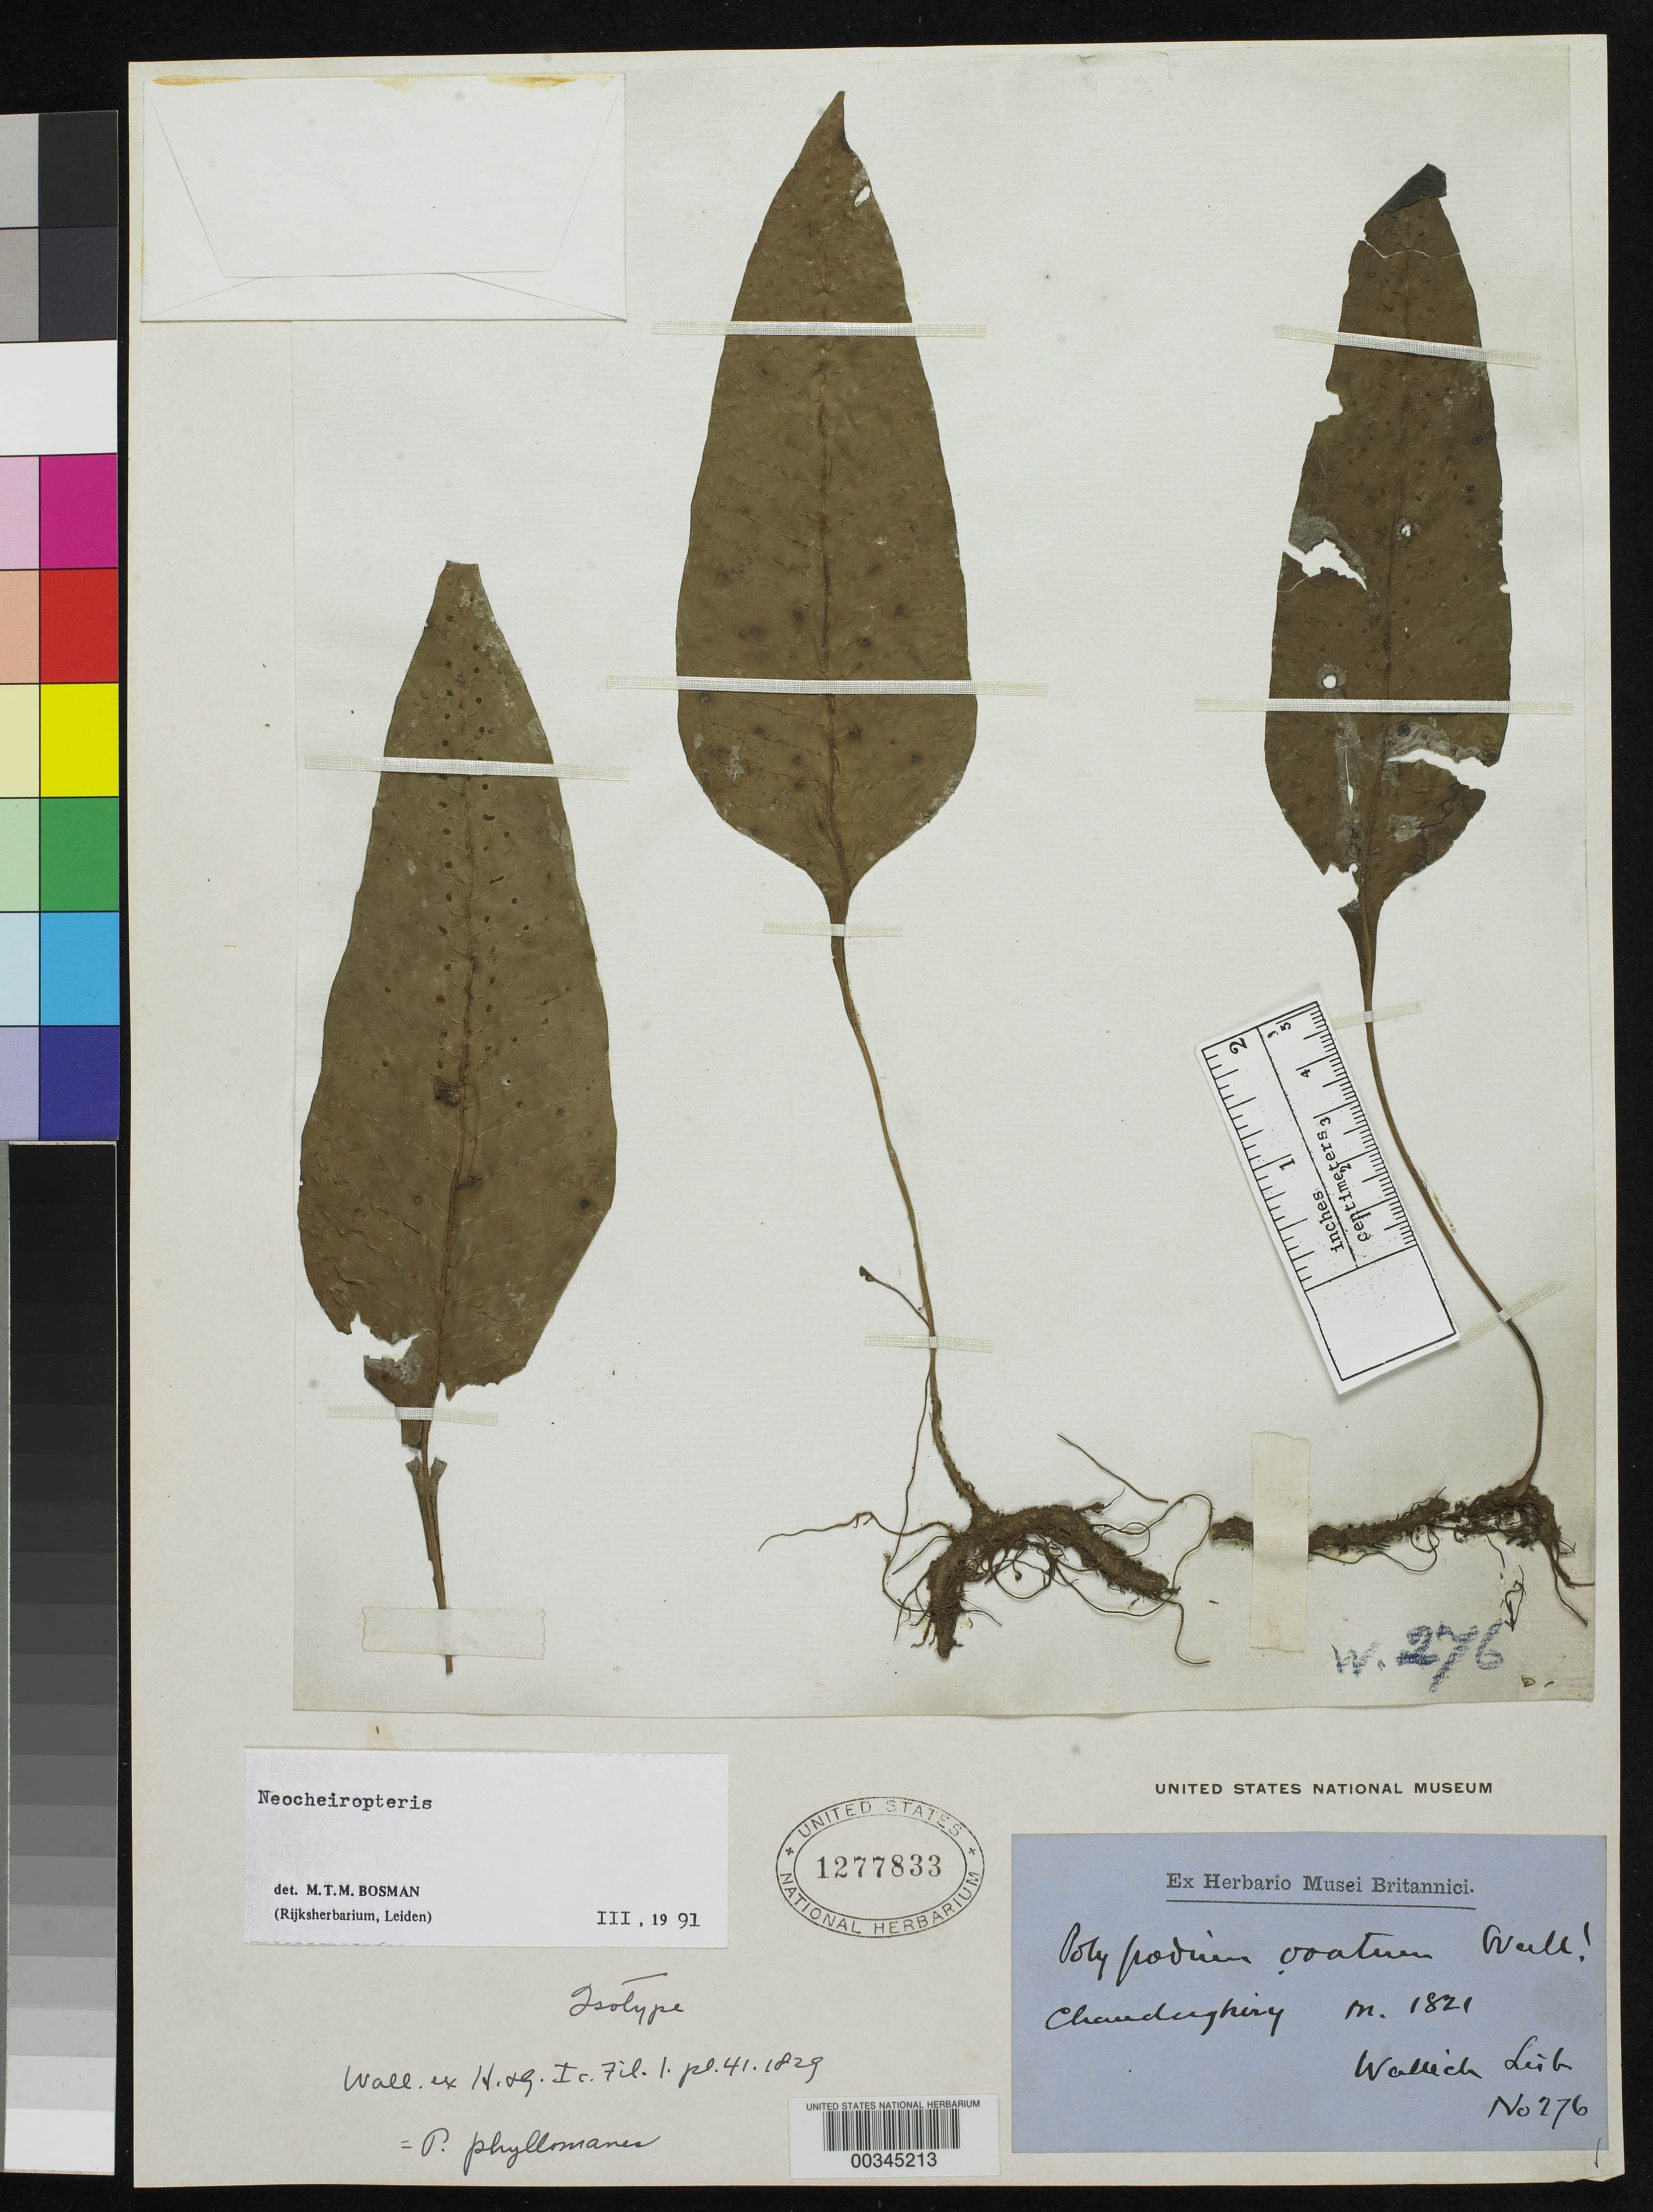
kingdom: Plantae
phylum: Tracheophyta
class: Polypodiopsida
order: Polypodiales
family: Polypodiaceae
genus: Polypodium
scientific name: Polypodium ovatum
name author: Wall. ex Hook. & Grev.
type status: Type Collection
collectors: N. Wallich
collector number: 276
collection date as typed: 1821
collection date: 1821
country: India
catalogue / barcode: US 1277833